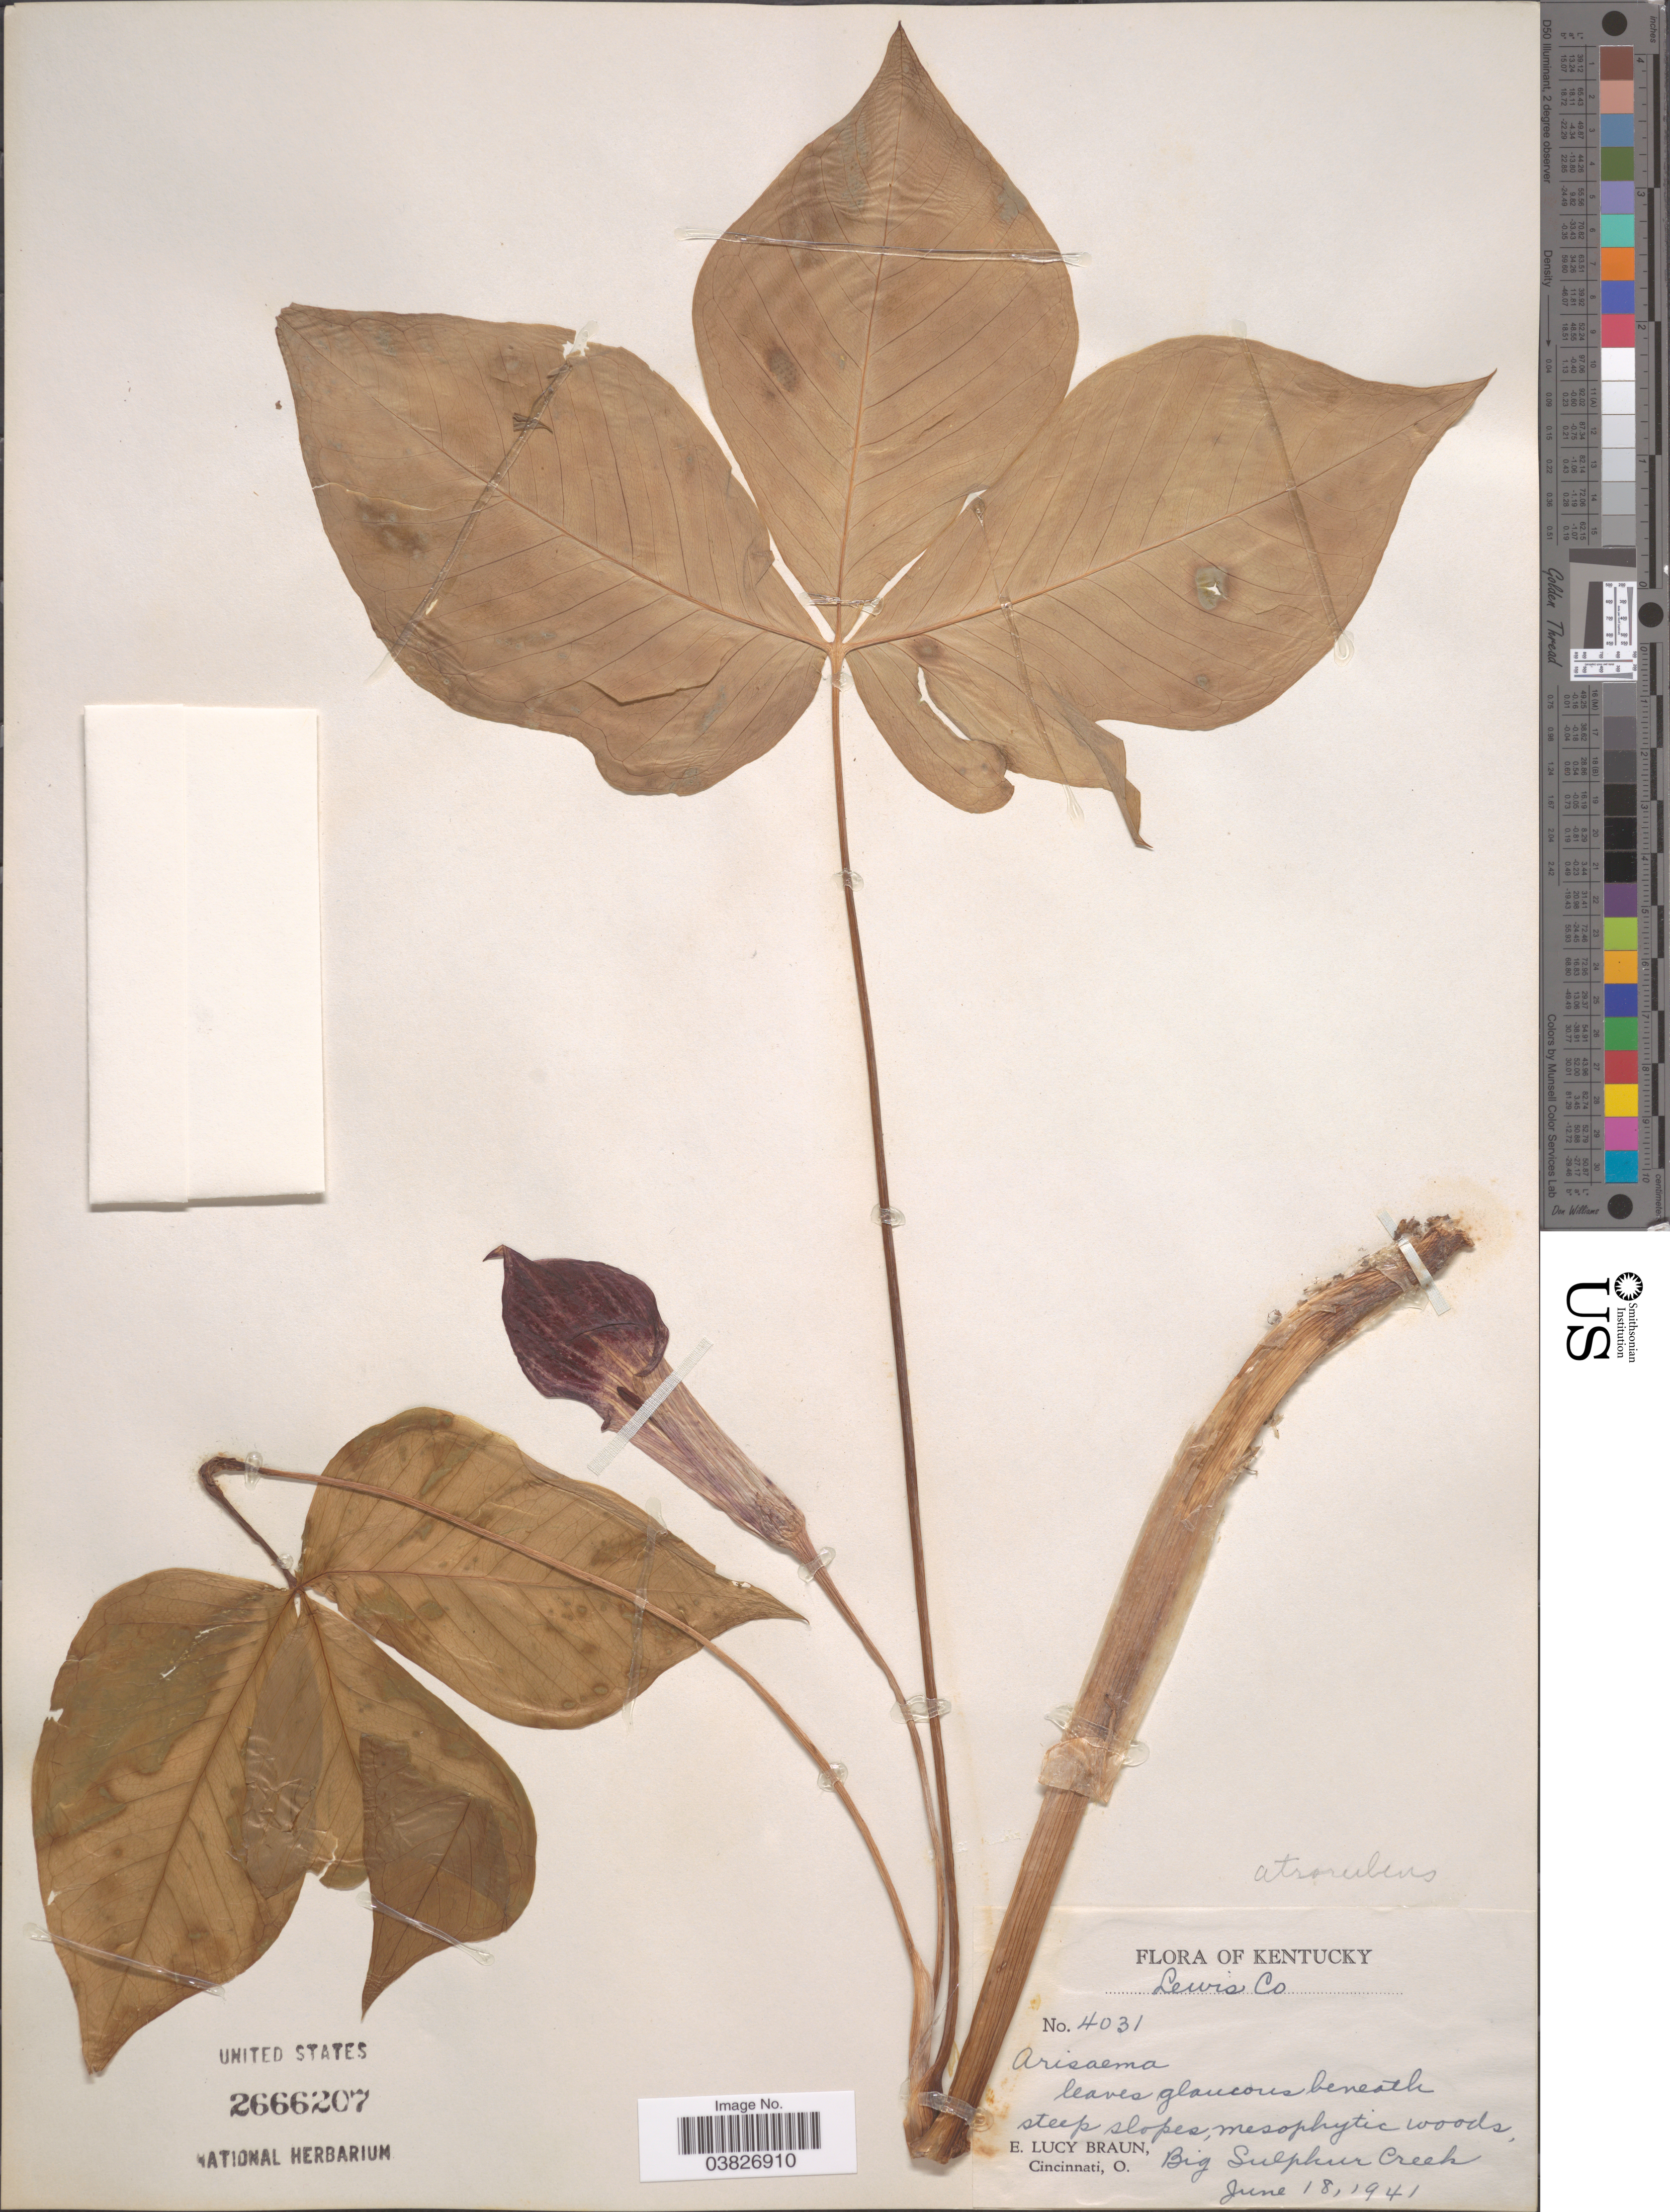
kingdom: Plantae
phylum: Tracheophyta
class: Liliopsida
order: Alismatales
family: Araceae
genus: Arisaema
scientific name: Arisaema atrorubens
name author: (Aiton) Blume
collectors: E. L. Braun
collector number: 4031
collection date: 1941-06-18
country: United States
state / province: Kentucky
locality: Lewis Co. Big Sulphur Creek.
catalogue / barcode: US 2666207